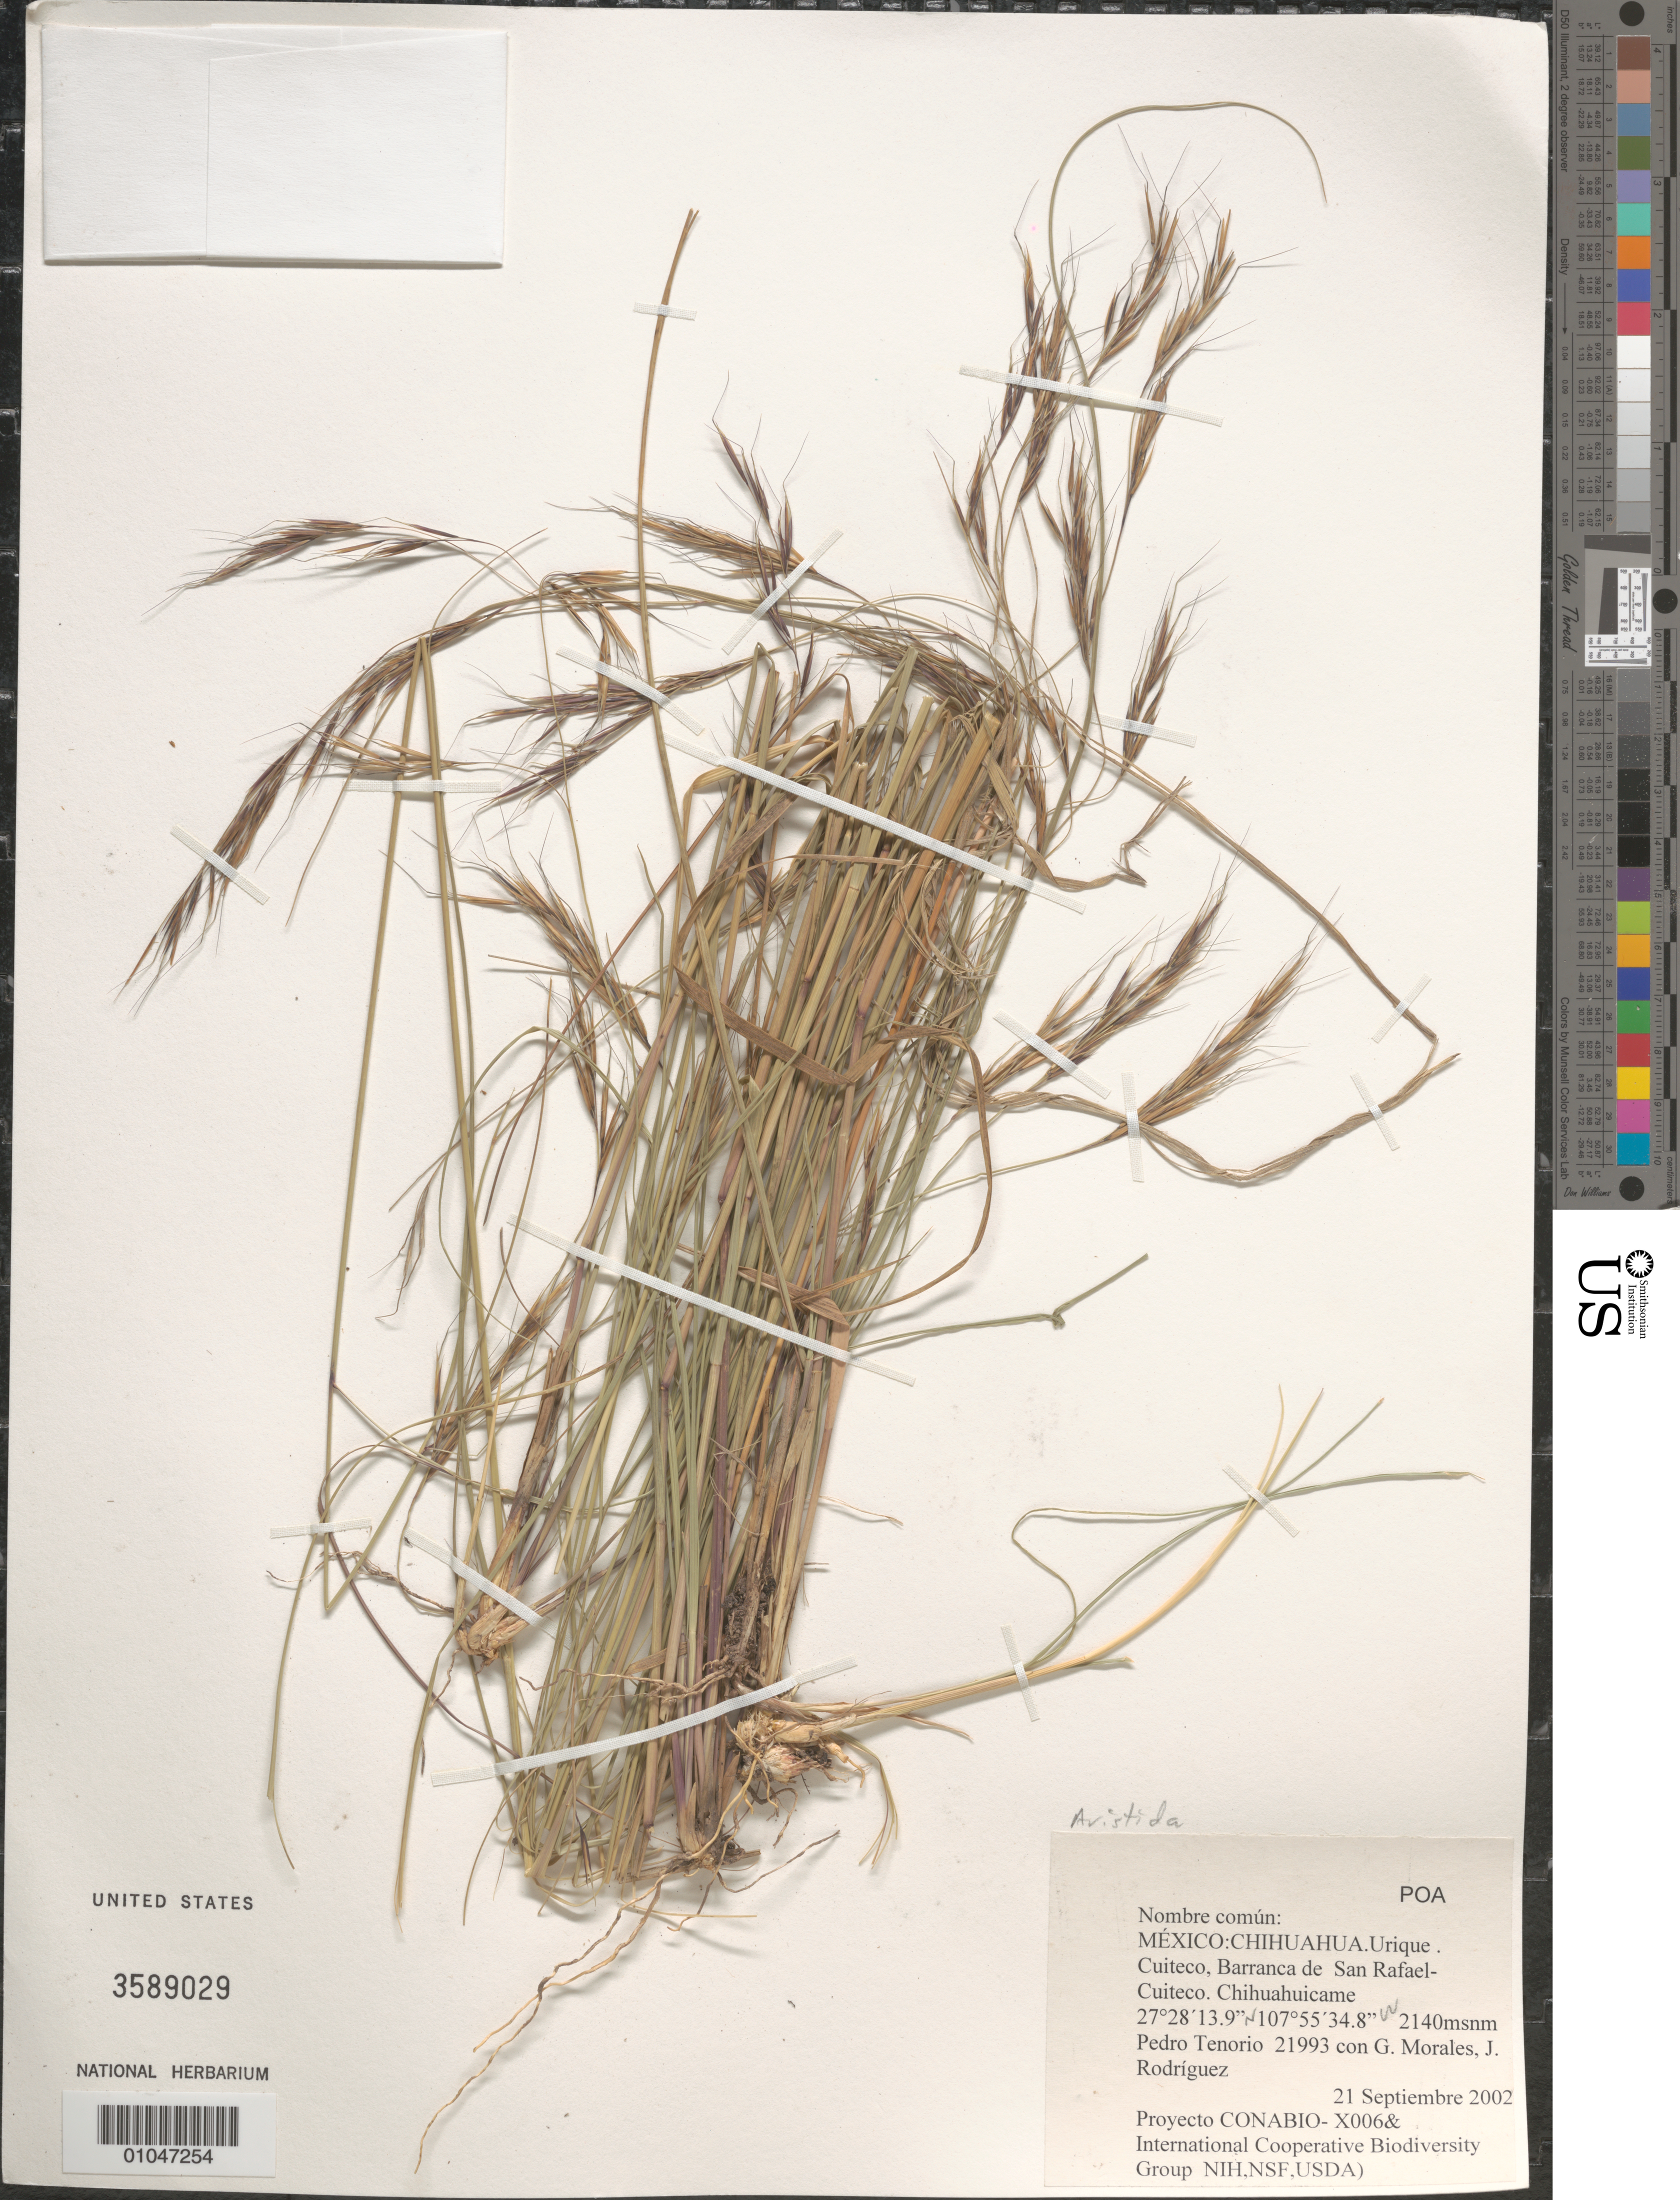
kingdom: Plantae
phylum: Tracheophyta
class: Liliopsida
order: Poales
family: Poaceae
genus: Aristida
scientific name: Aristida sp.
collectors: P. Tenorio L., G. Morales L. & J. Rodríguez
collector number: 21993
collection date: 2002-09-21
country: Mexico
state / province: Chihuahua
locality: Urique Cuiteco, Barranca de San Rafael-Cuiteco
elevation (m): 2140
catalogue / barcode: US 3589029